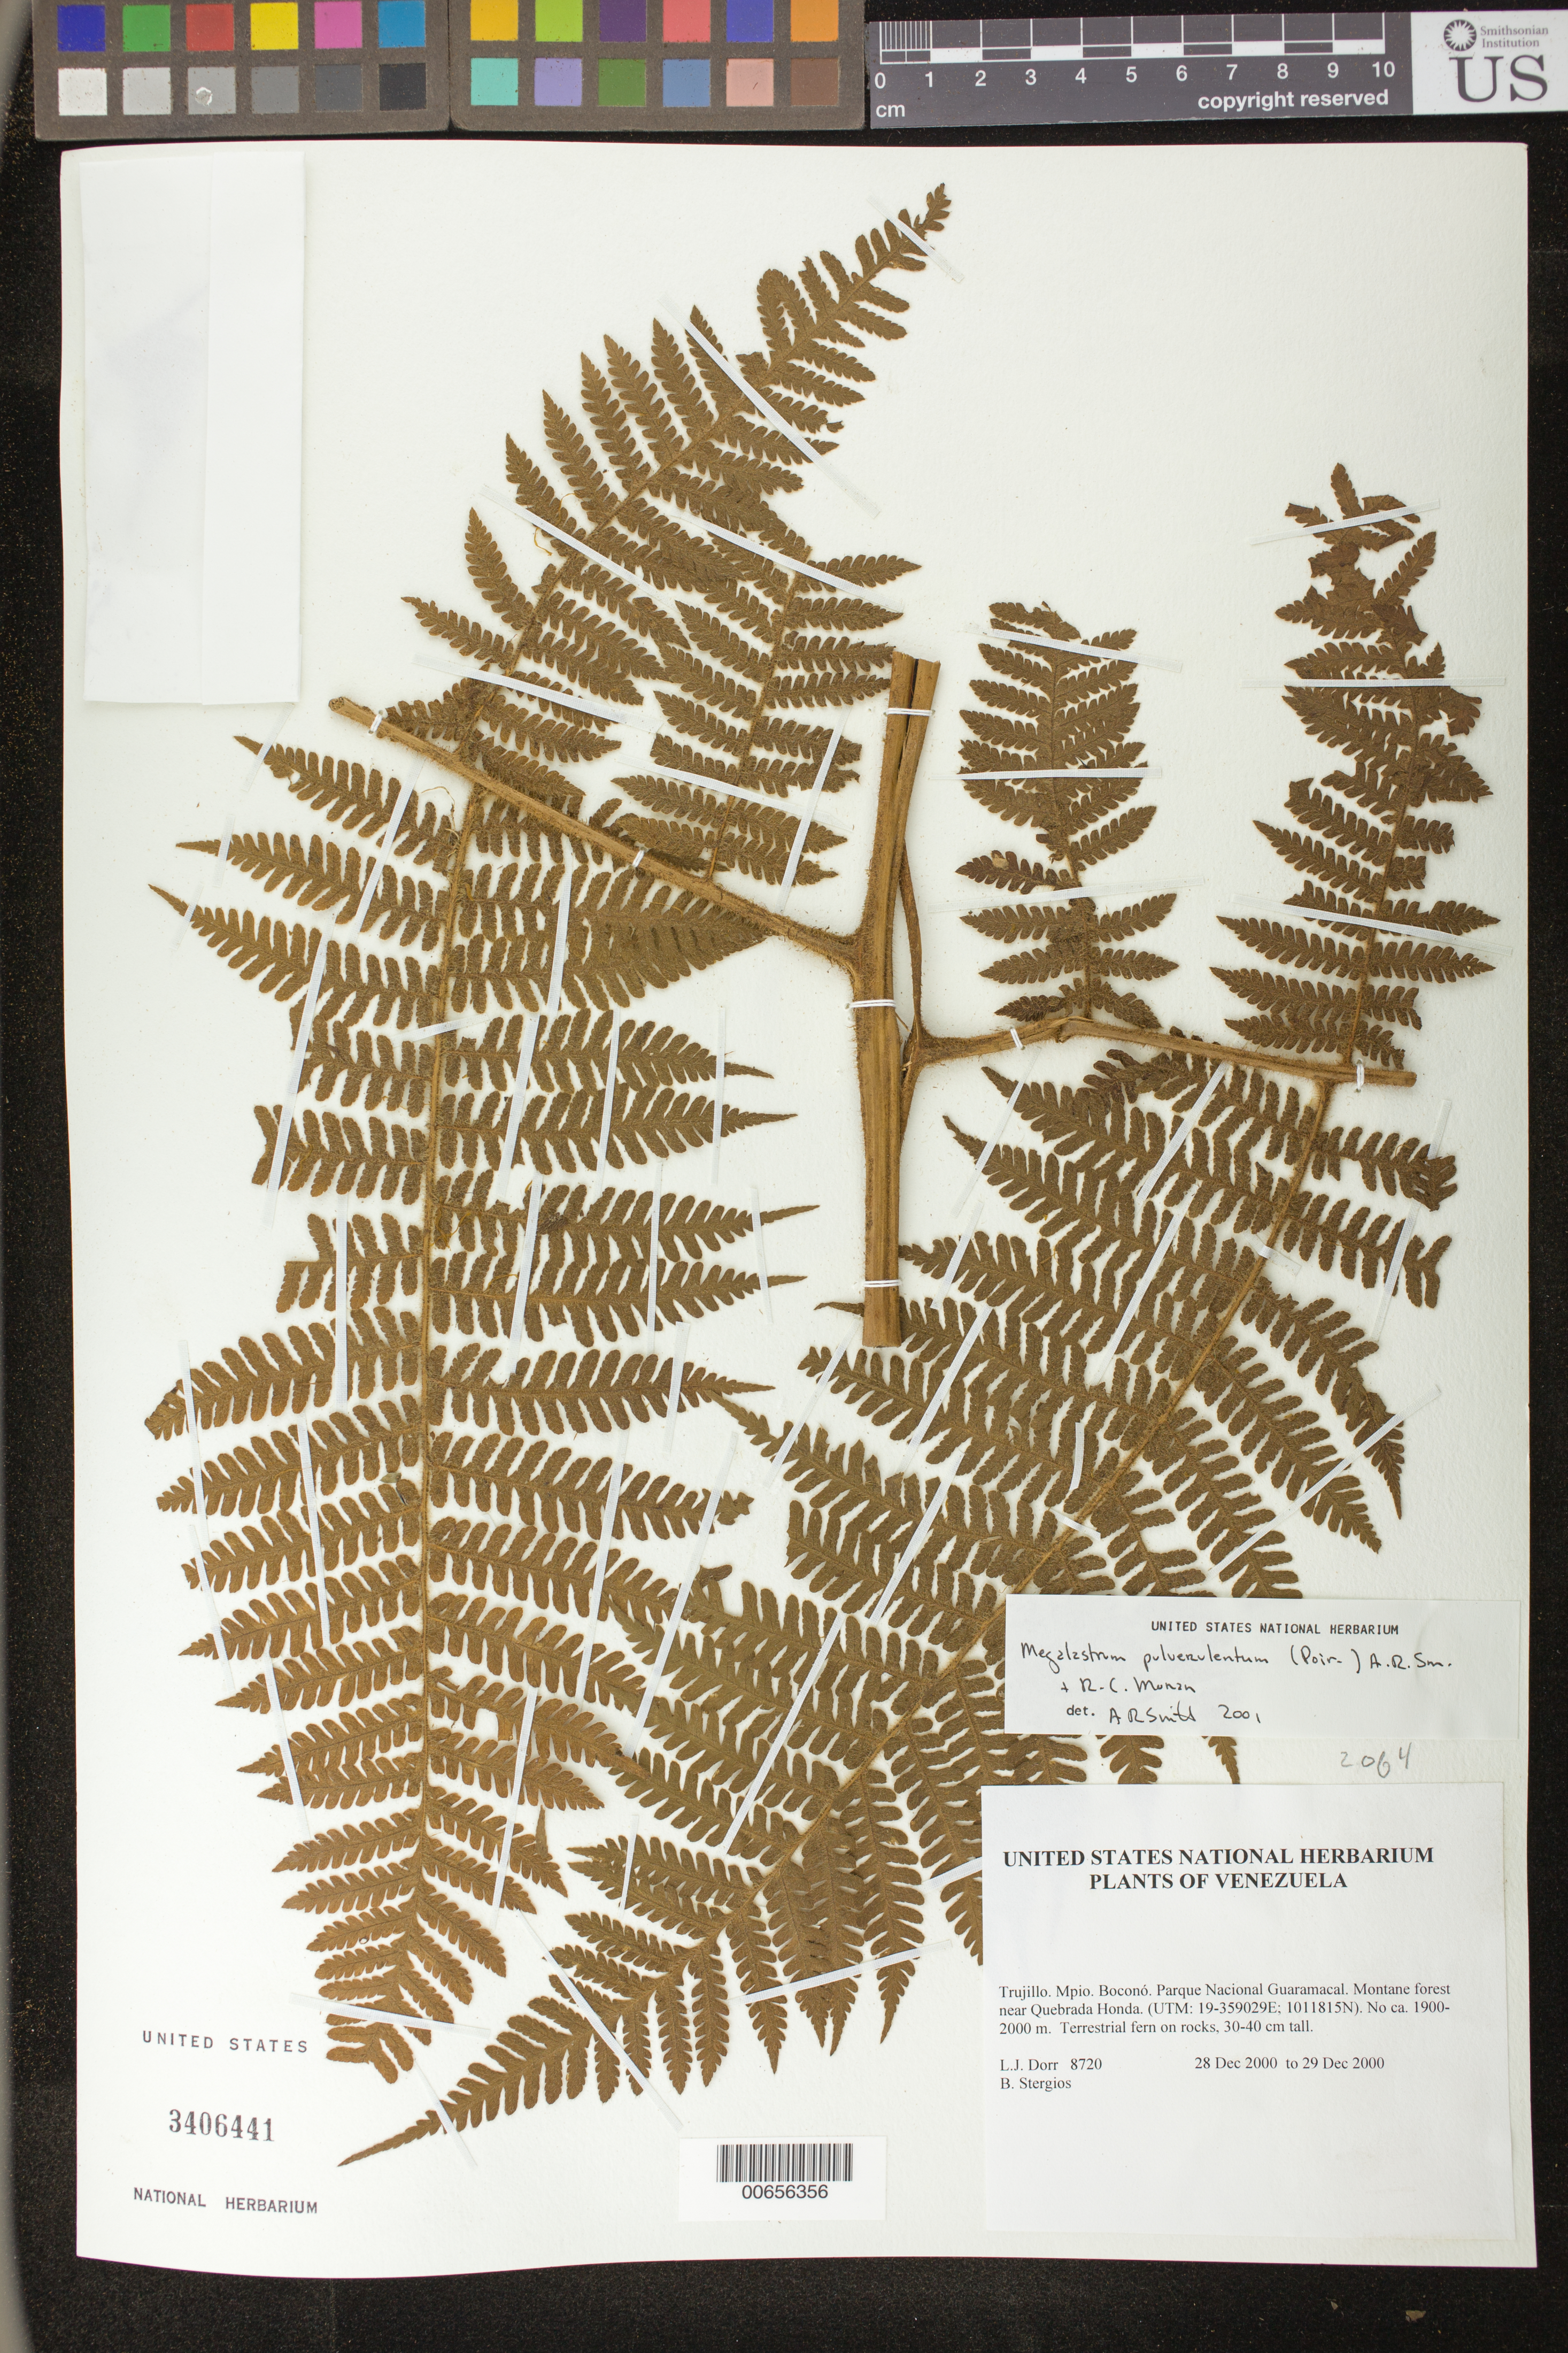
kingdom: Plantae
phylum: Tracheophyta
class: Polypodiopsida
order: Polypodiales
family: Dryopteridaceae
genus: Megalastrum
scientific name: Megalastrum pulverulentum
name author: (Poir.) A.R. Sm. & R.C. Moran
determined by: Smith, Alan R., (UC)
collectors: L. J. Dorr & B. G. Stergios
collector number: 8720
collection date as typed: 28 Dec 2000 to 29 Dec 2000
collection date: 2000-12-28/2000-12-29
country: Venezuela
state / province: Trujillo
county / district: Boconó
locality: Parque Nacional Guaramacal near Quebrada Honda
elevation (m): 1900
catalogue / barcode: US 3406441